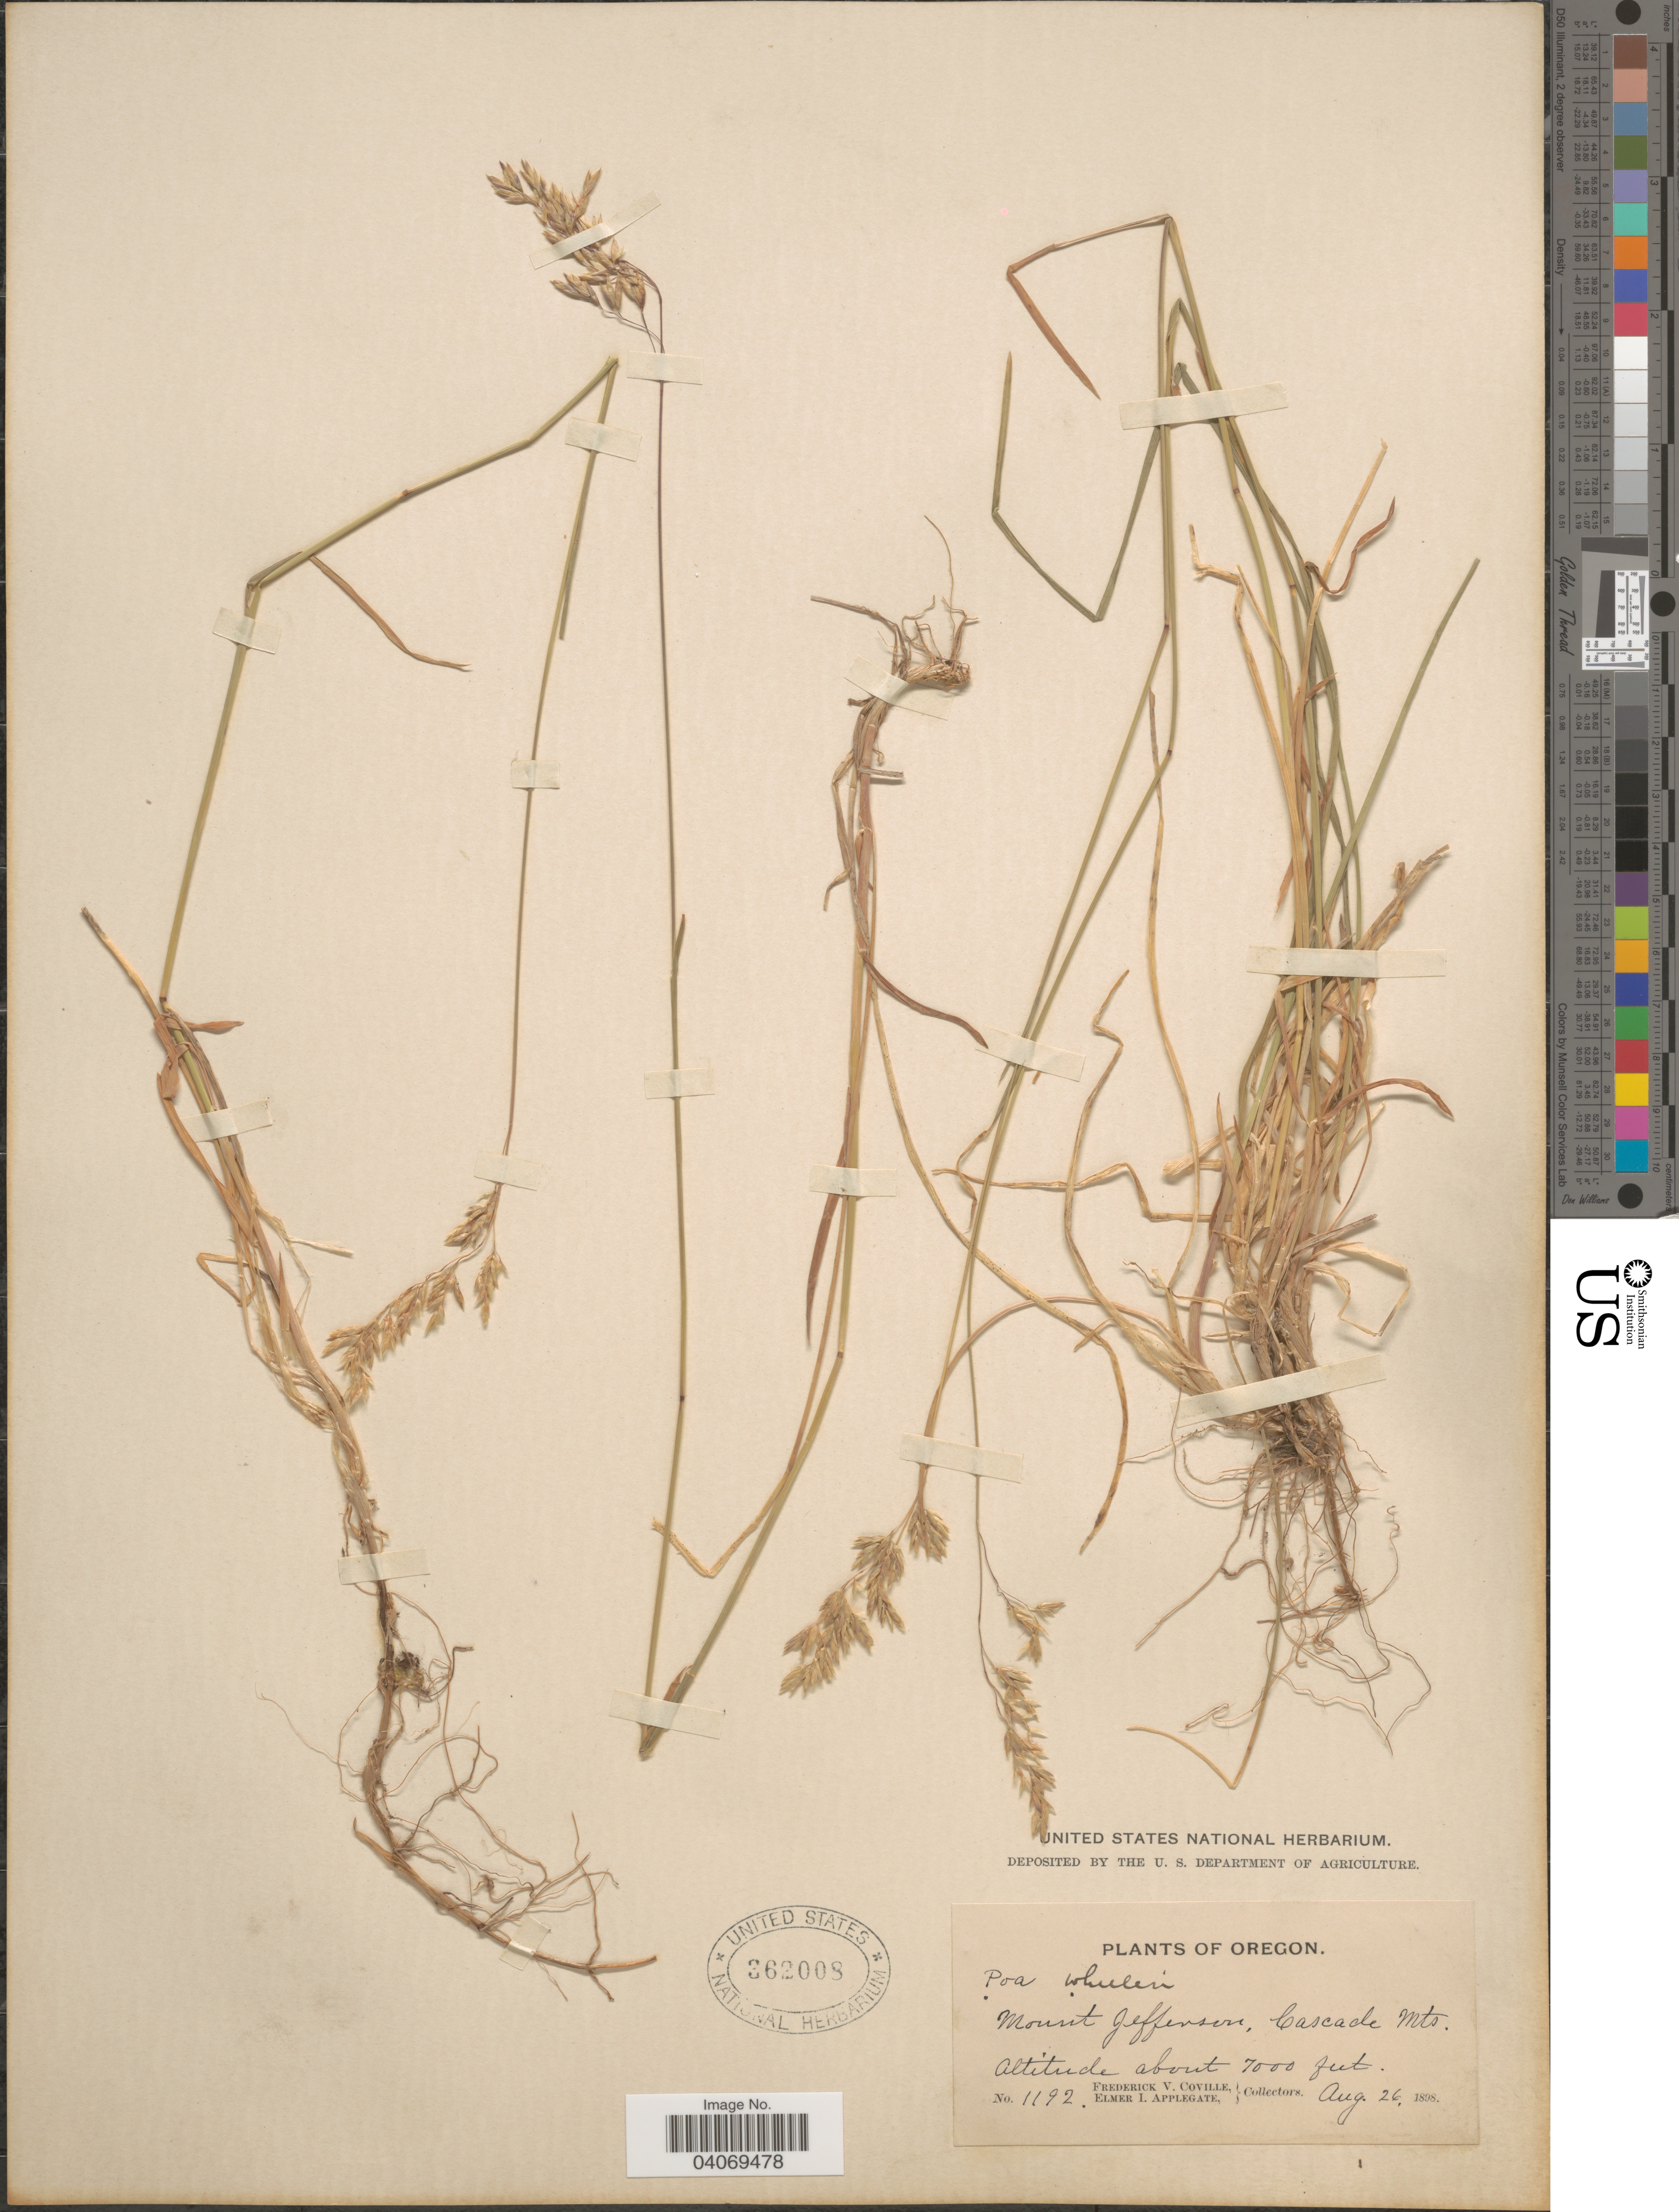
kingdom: Plantae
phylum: Tracheophyta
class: Liliopsida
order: Poales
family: Poaceae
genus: Poa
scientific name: Poa wheeleri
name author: Vasey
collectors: F. V. Coville & E. I. Applegate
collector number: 1192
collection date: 1898-08-26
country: United States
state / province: Oregon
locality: Mount Jefferson, Cascade Mts.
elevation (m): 2134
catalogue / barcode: US 362008